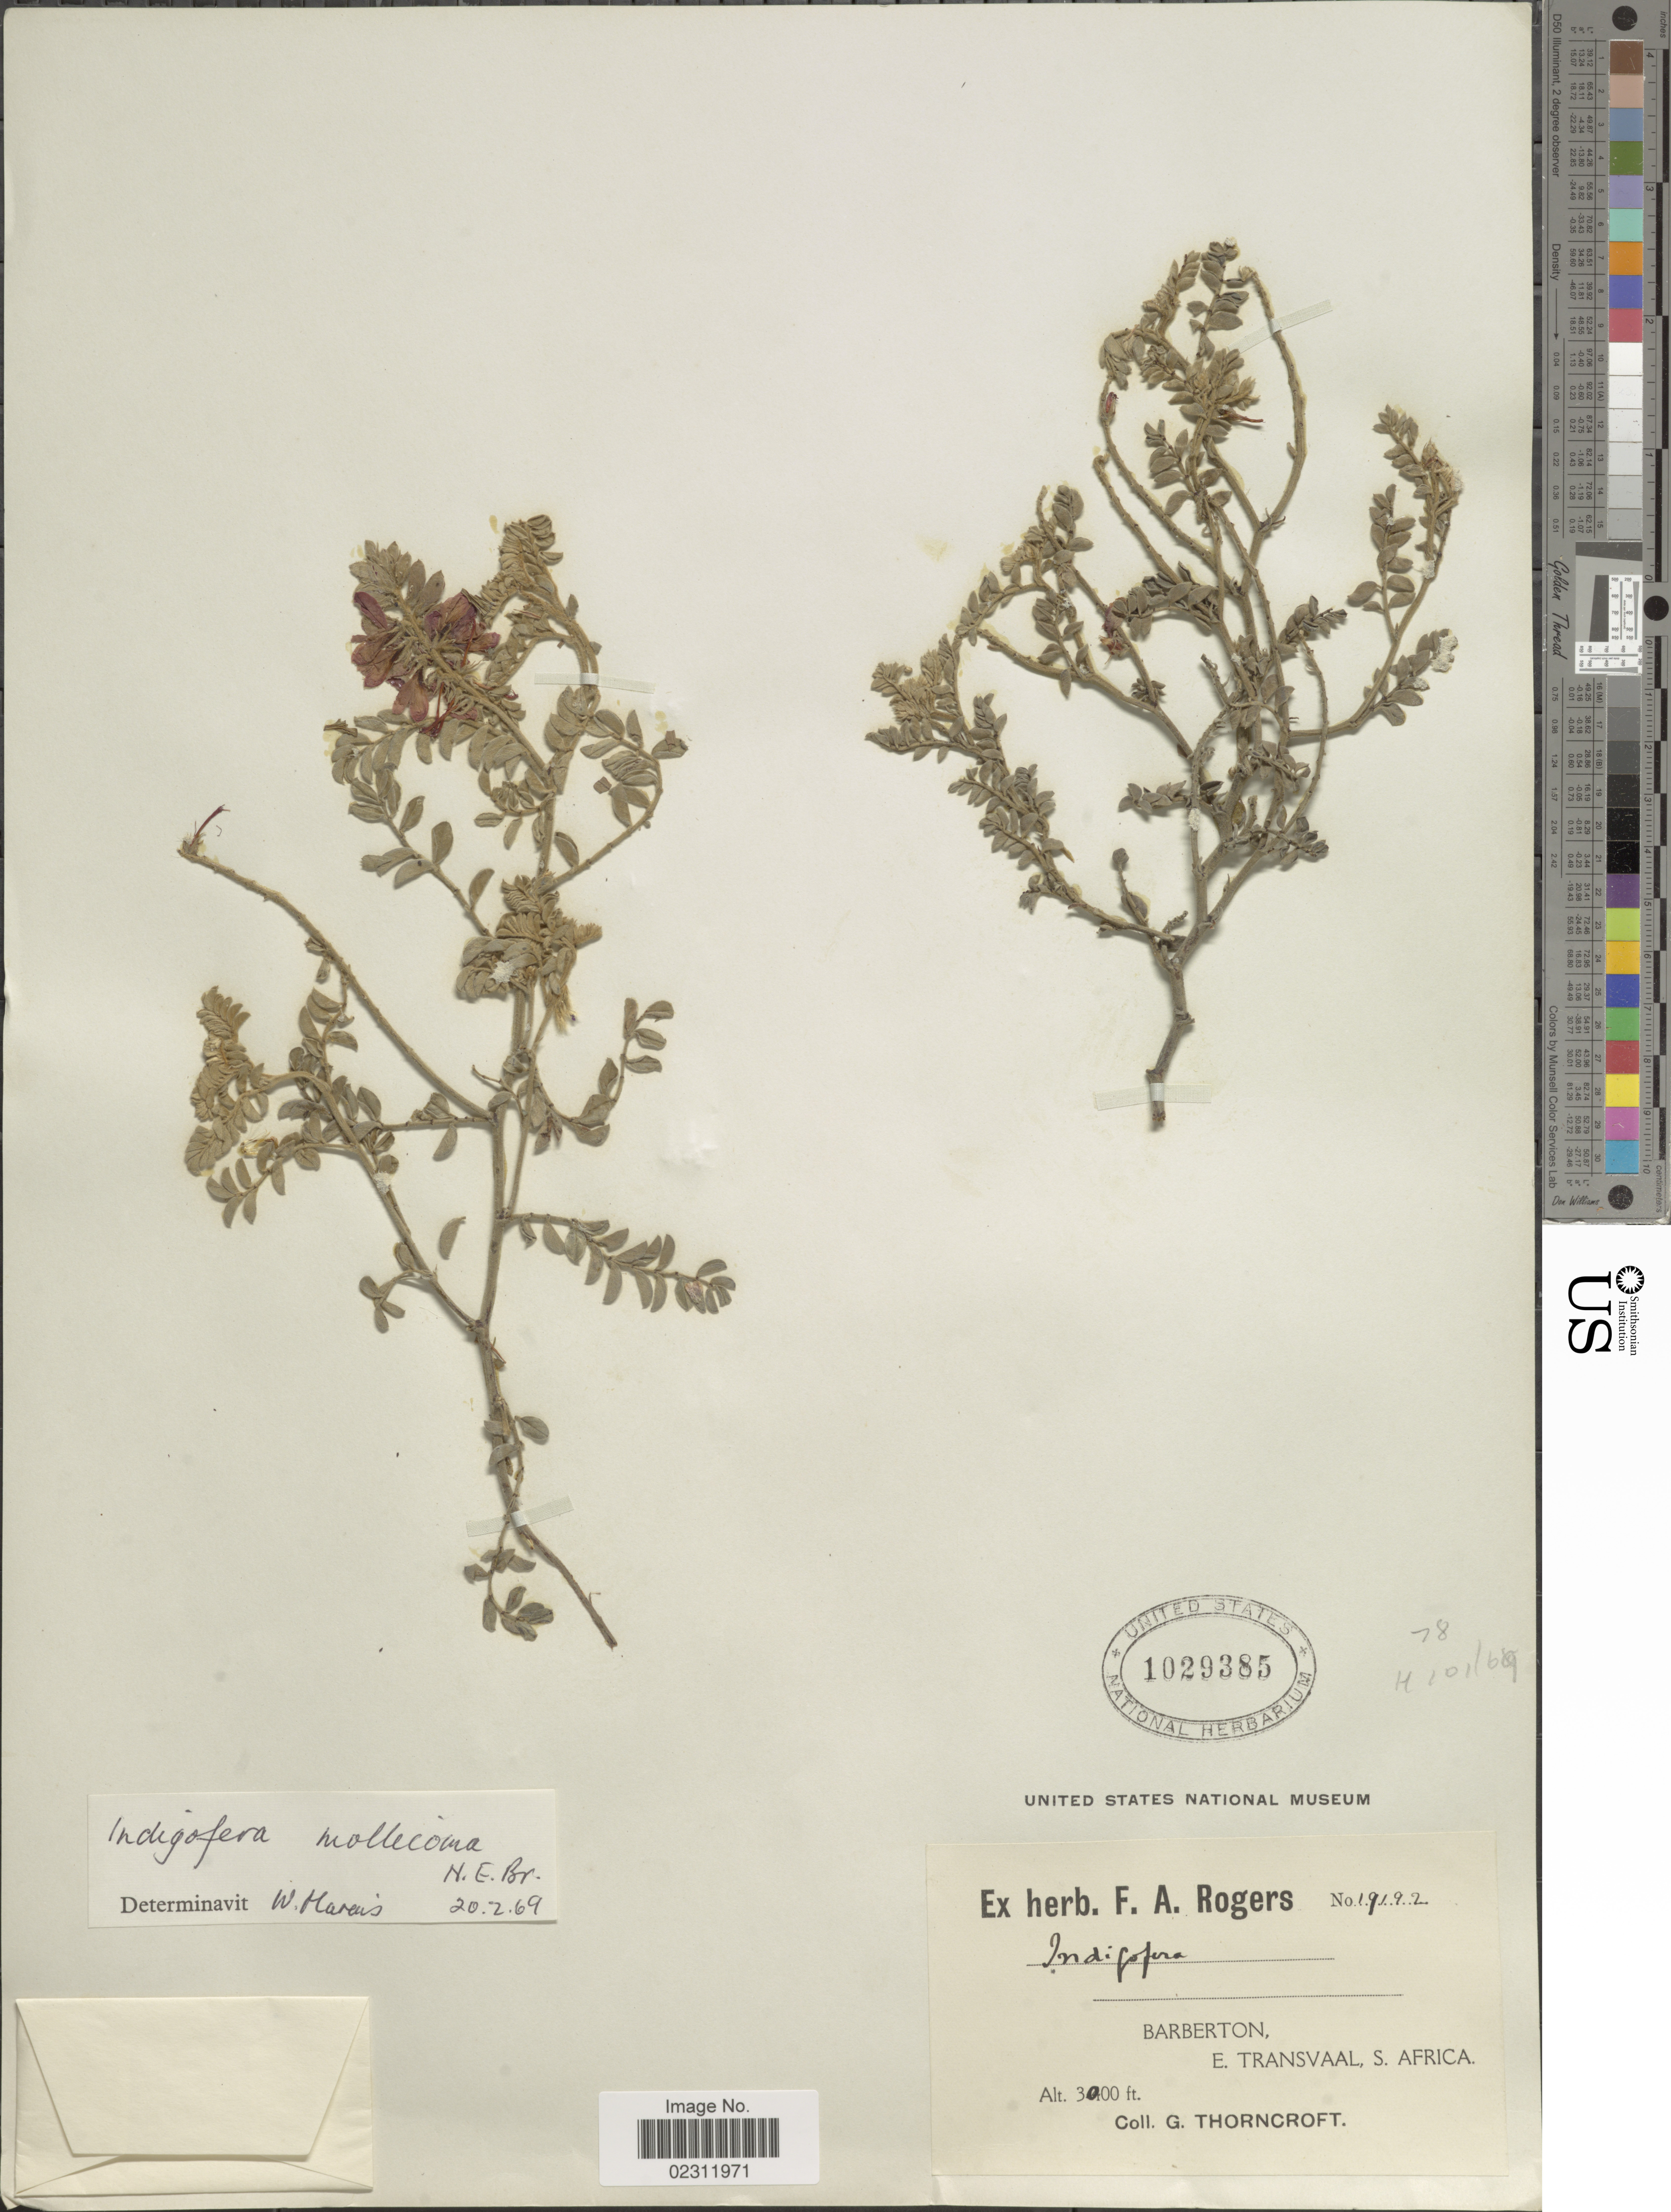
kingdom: Plantae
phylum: Tracheophyta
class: Magnoliopsida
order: Fabales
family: Fabaceae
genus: Indigofera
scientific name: Indigofera mollicoma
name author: N.E. Br.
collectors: G. Thorncroft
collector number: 19192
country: South Africa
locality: Barberton, E. Transvaal, S. Africa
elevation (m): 914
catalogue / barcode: US 1029385